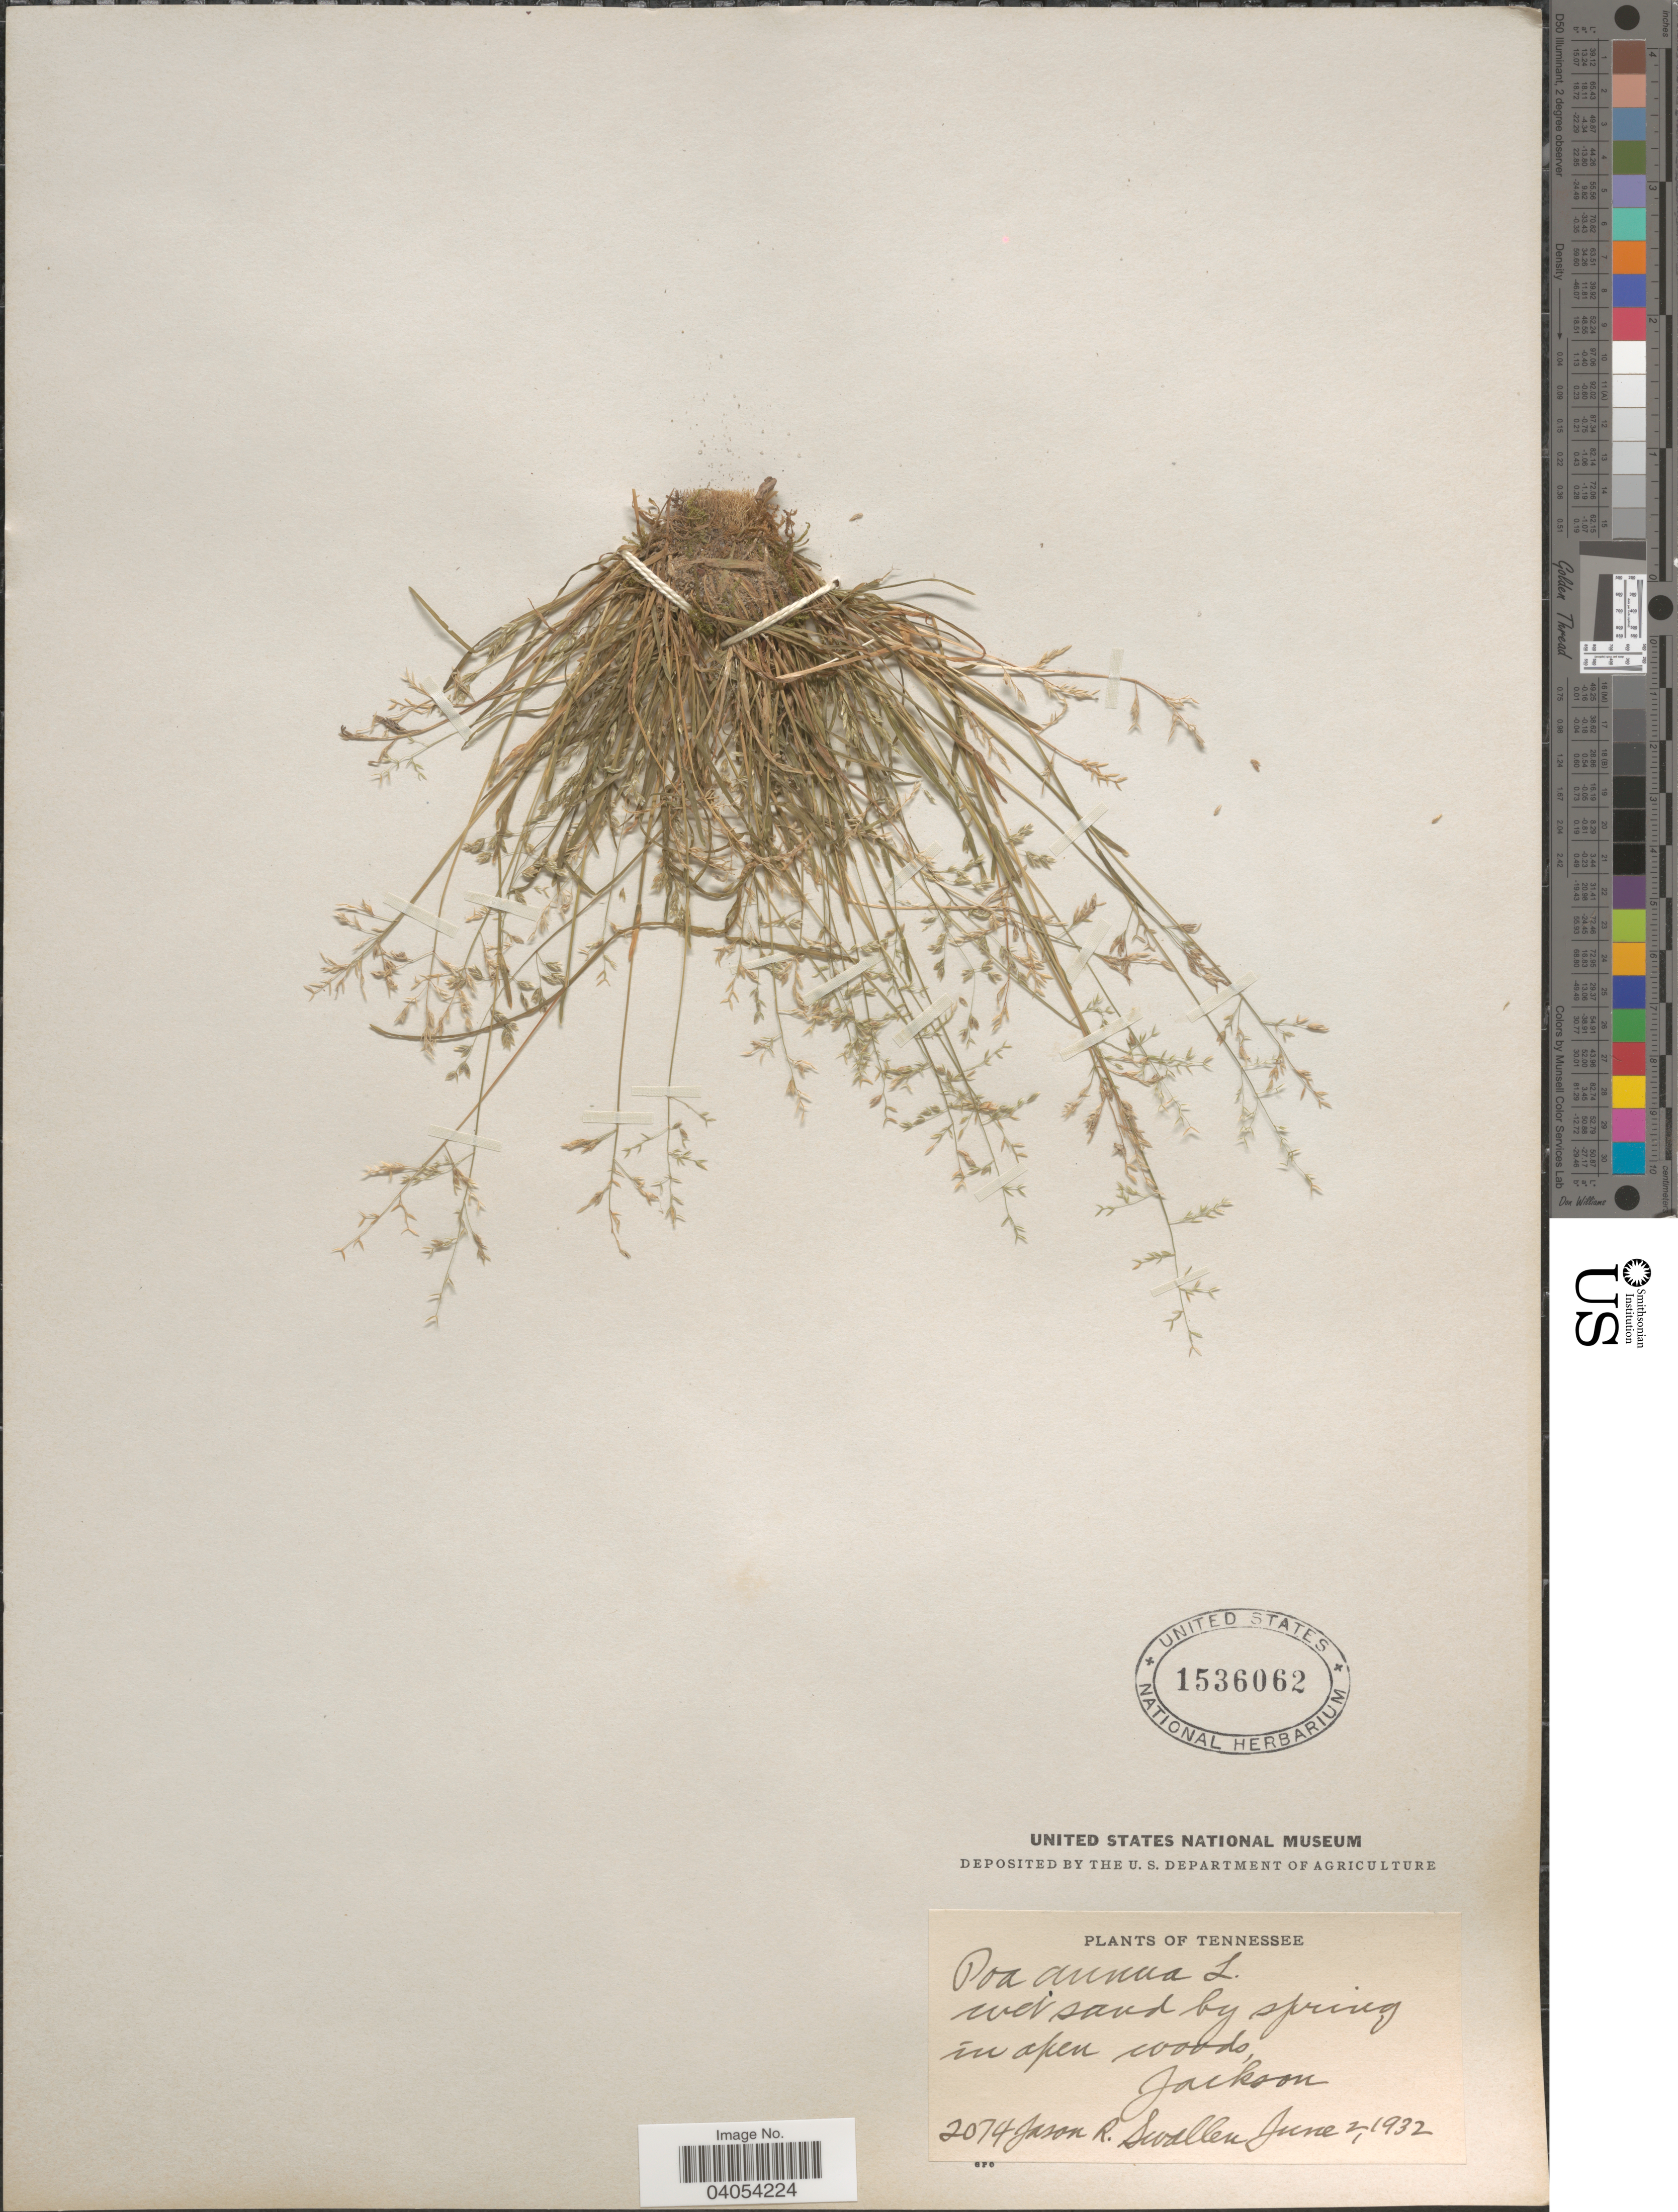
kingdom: Plantae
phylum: Tracheophyta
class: Liliopsida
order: Poales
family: Poaceae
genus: Poa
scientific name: Poa annua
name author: L.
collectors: J. R. Swallen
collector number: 2074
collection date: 1932-06-02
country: United States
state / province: Tennessee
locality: Jackson.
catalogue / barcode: US 1536062